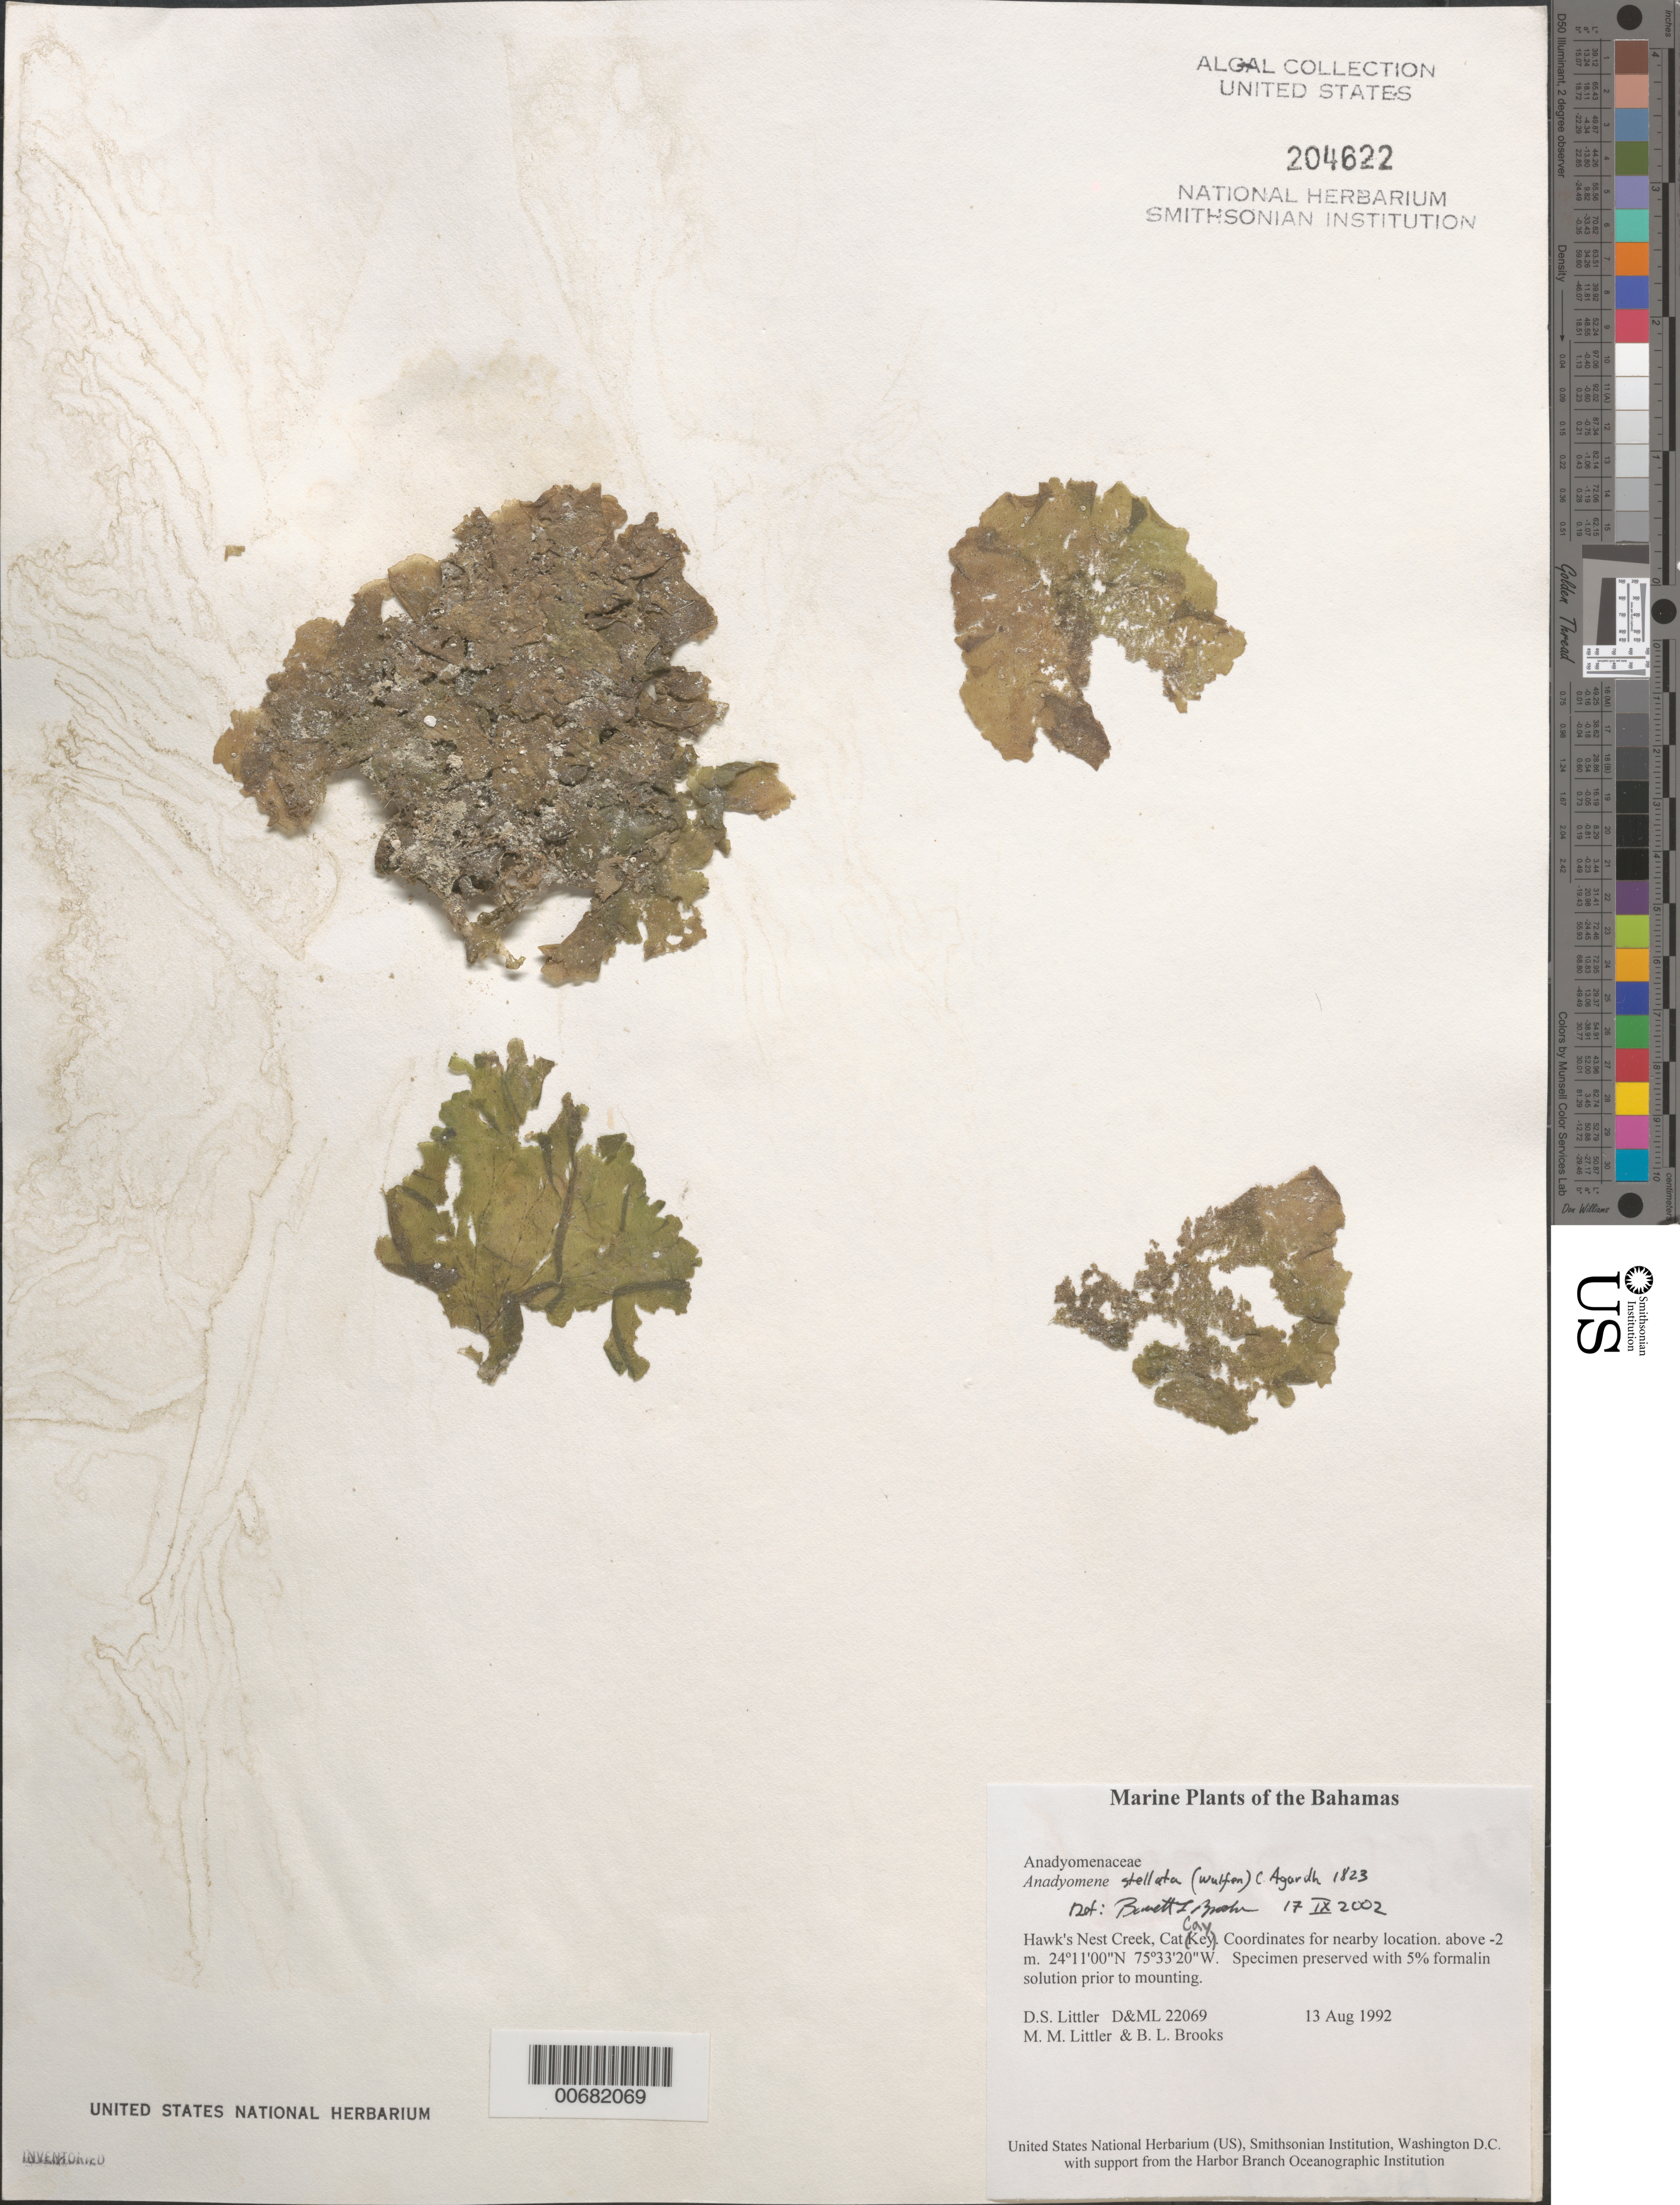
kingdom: Plantae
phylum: Chlorophyta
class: Ulvophyceae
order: Cladophorales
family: Anadyomenaceae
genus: Anadyomene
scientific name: Anadyomene stellata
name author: (Wulfen) C. Agardh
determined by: Brooks, B. L., (BOT), Smithsonian Institution - National Museum of Natural History (UNITED STATES)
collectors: D. S. Littler, M. M. Littler & B. Brooks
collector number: D&ML 22069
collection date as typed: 13 Aug 1992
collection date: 1992-08-13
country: Bahamas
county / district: Cat Island District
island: Cat Island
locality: Hawk's Nest Creek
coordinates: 24 11' 00" N, 75 33' 20" W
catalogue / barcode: US 204622